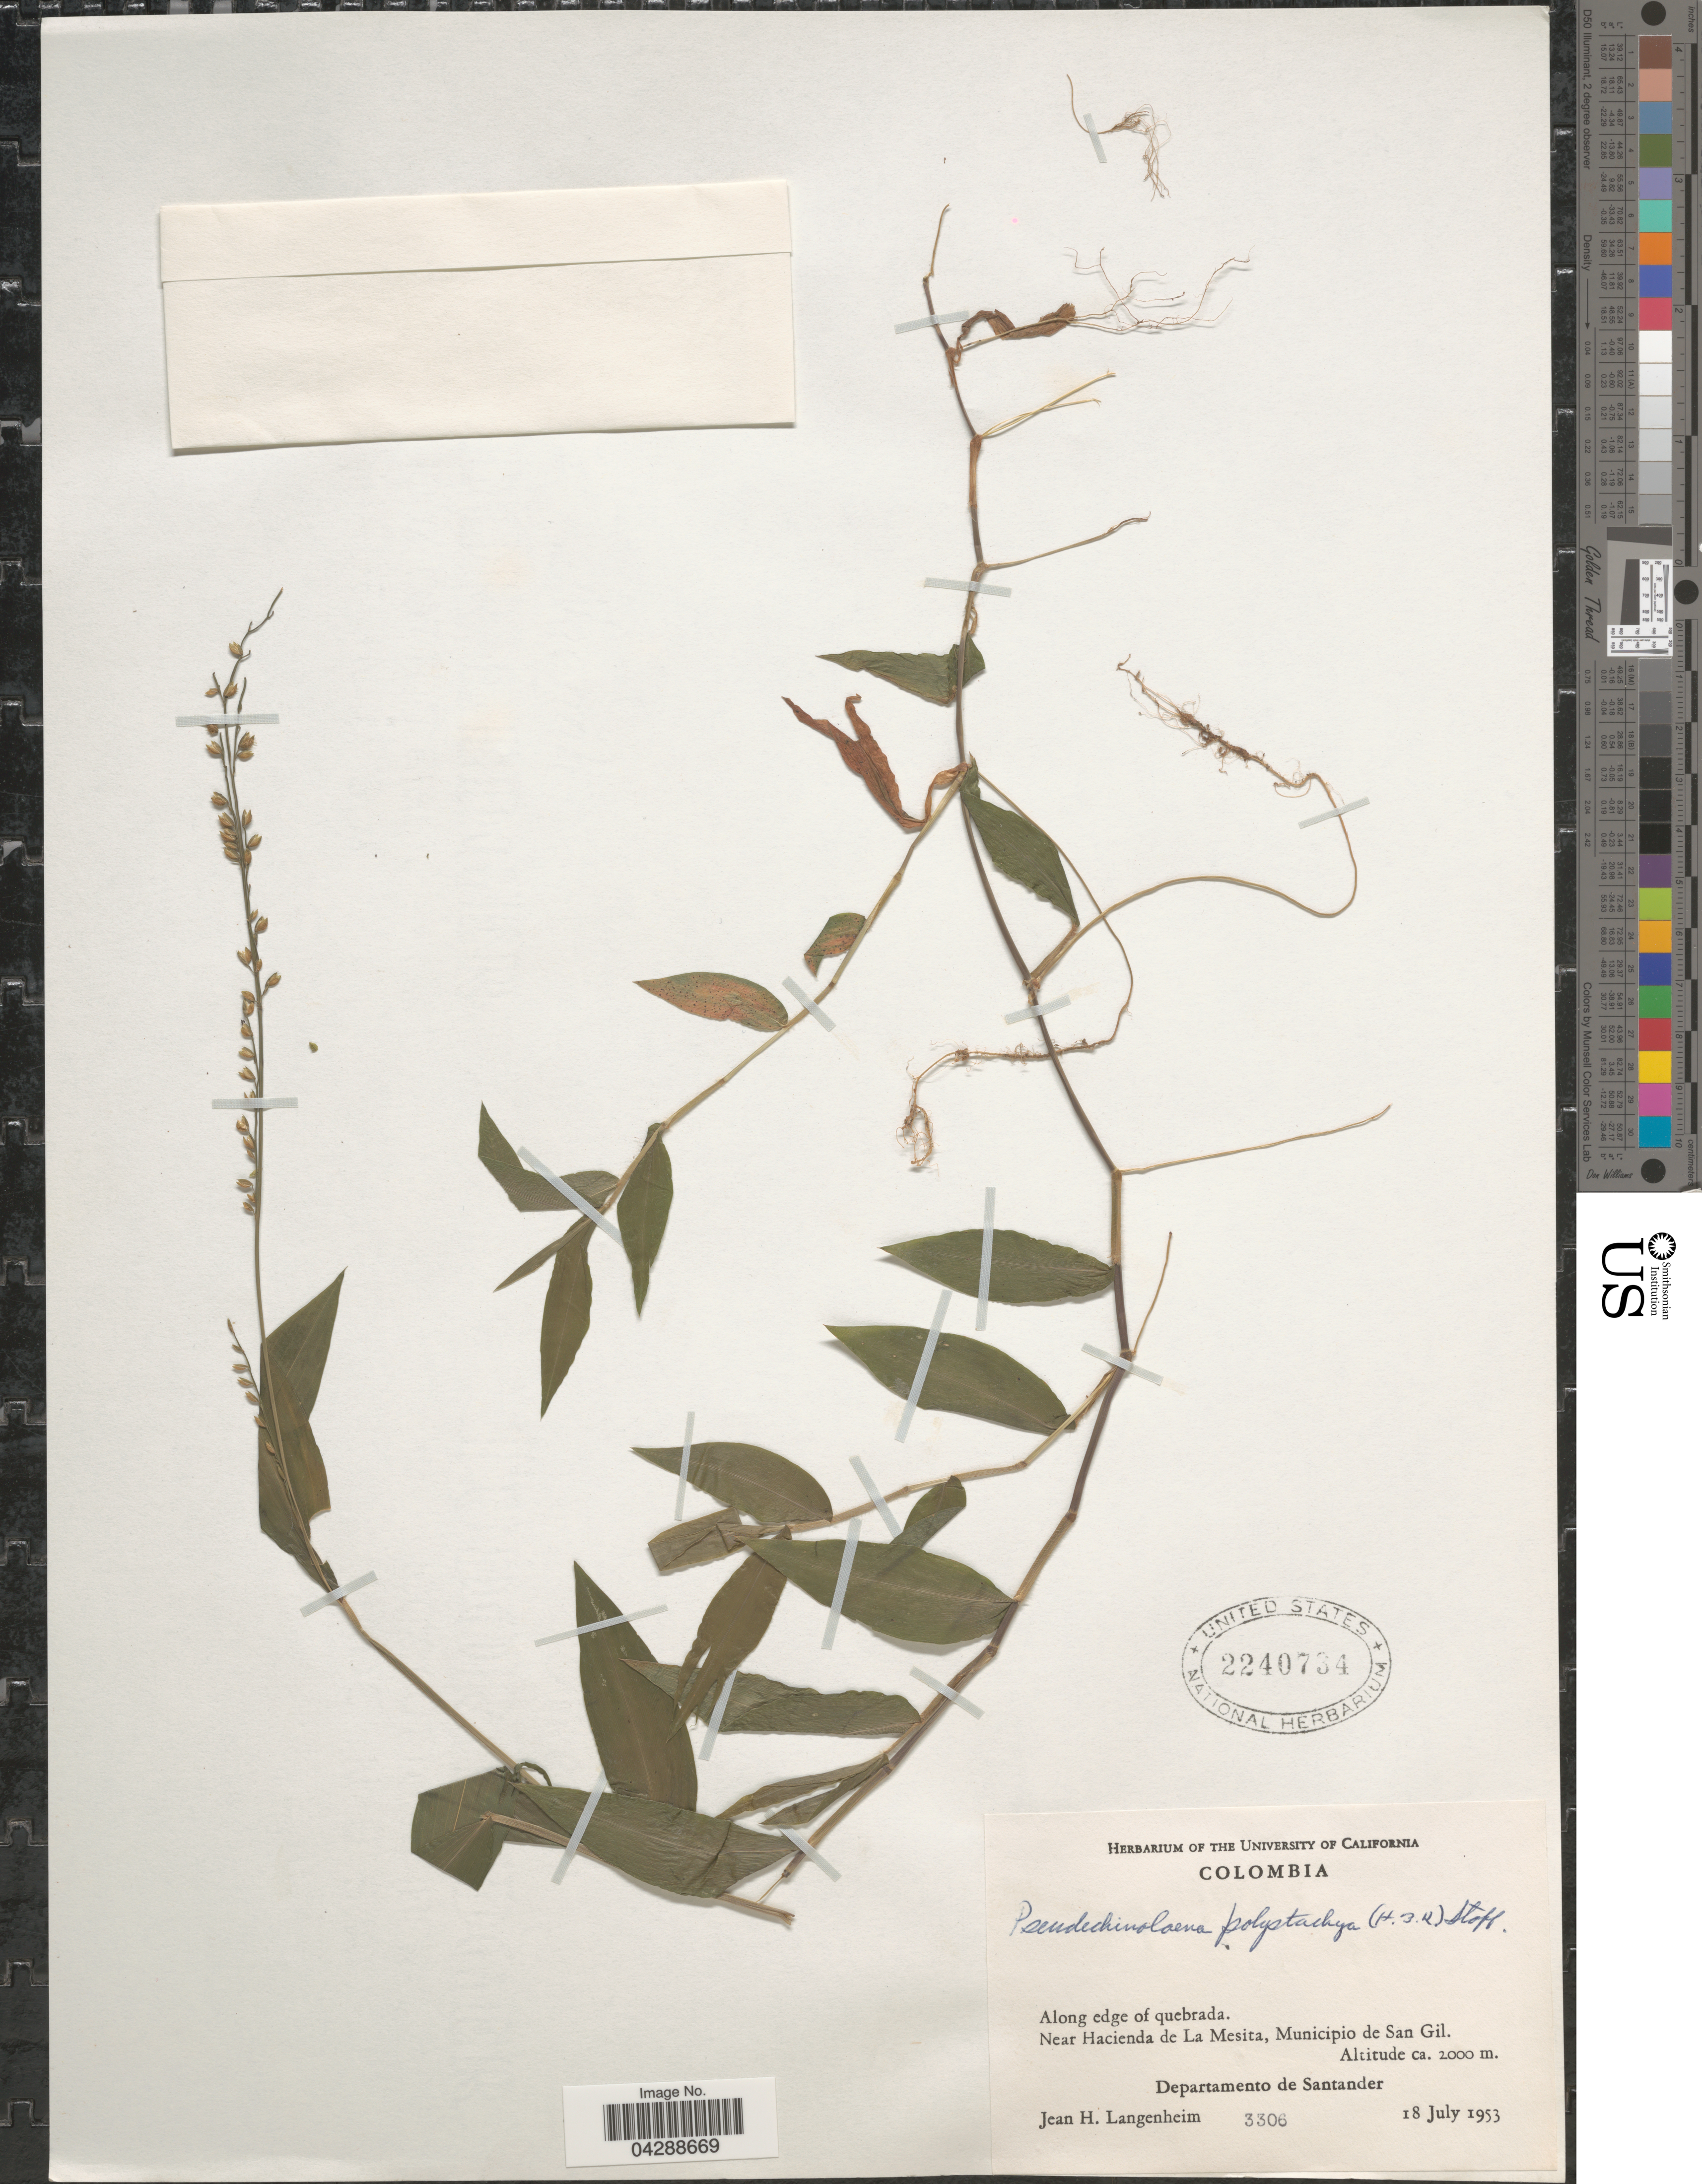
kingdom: Plantae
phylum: Tracheophyta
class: Liliopsida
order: Poales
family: Poaceae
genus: Pseudechinolaena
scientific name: Pseudechinolaena polystachya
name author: (Kunth) Stapf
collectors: J. H. Langenheim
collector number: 3306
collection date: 1953-07-18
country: Colombia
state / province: Santander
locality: Along edge of quebrada. Near Hacienda de La Mesita, Municipio de San Gil. Departamento de Santander.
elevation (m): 2000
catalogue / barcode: US 2240734